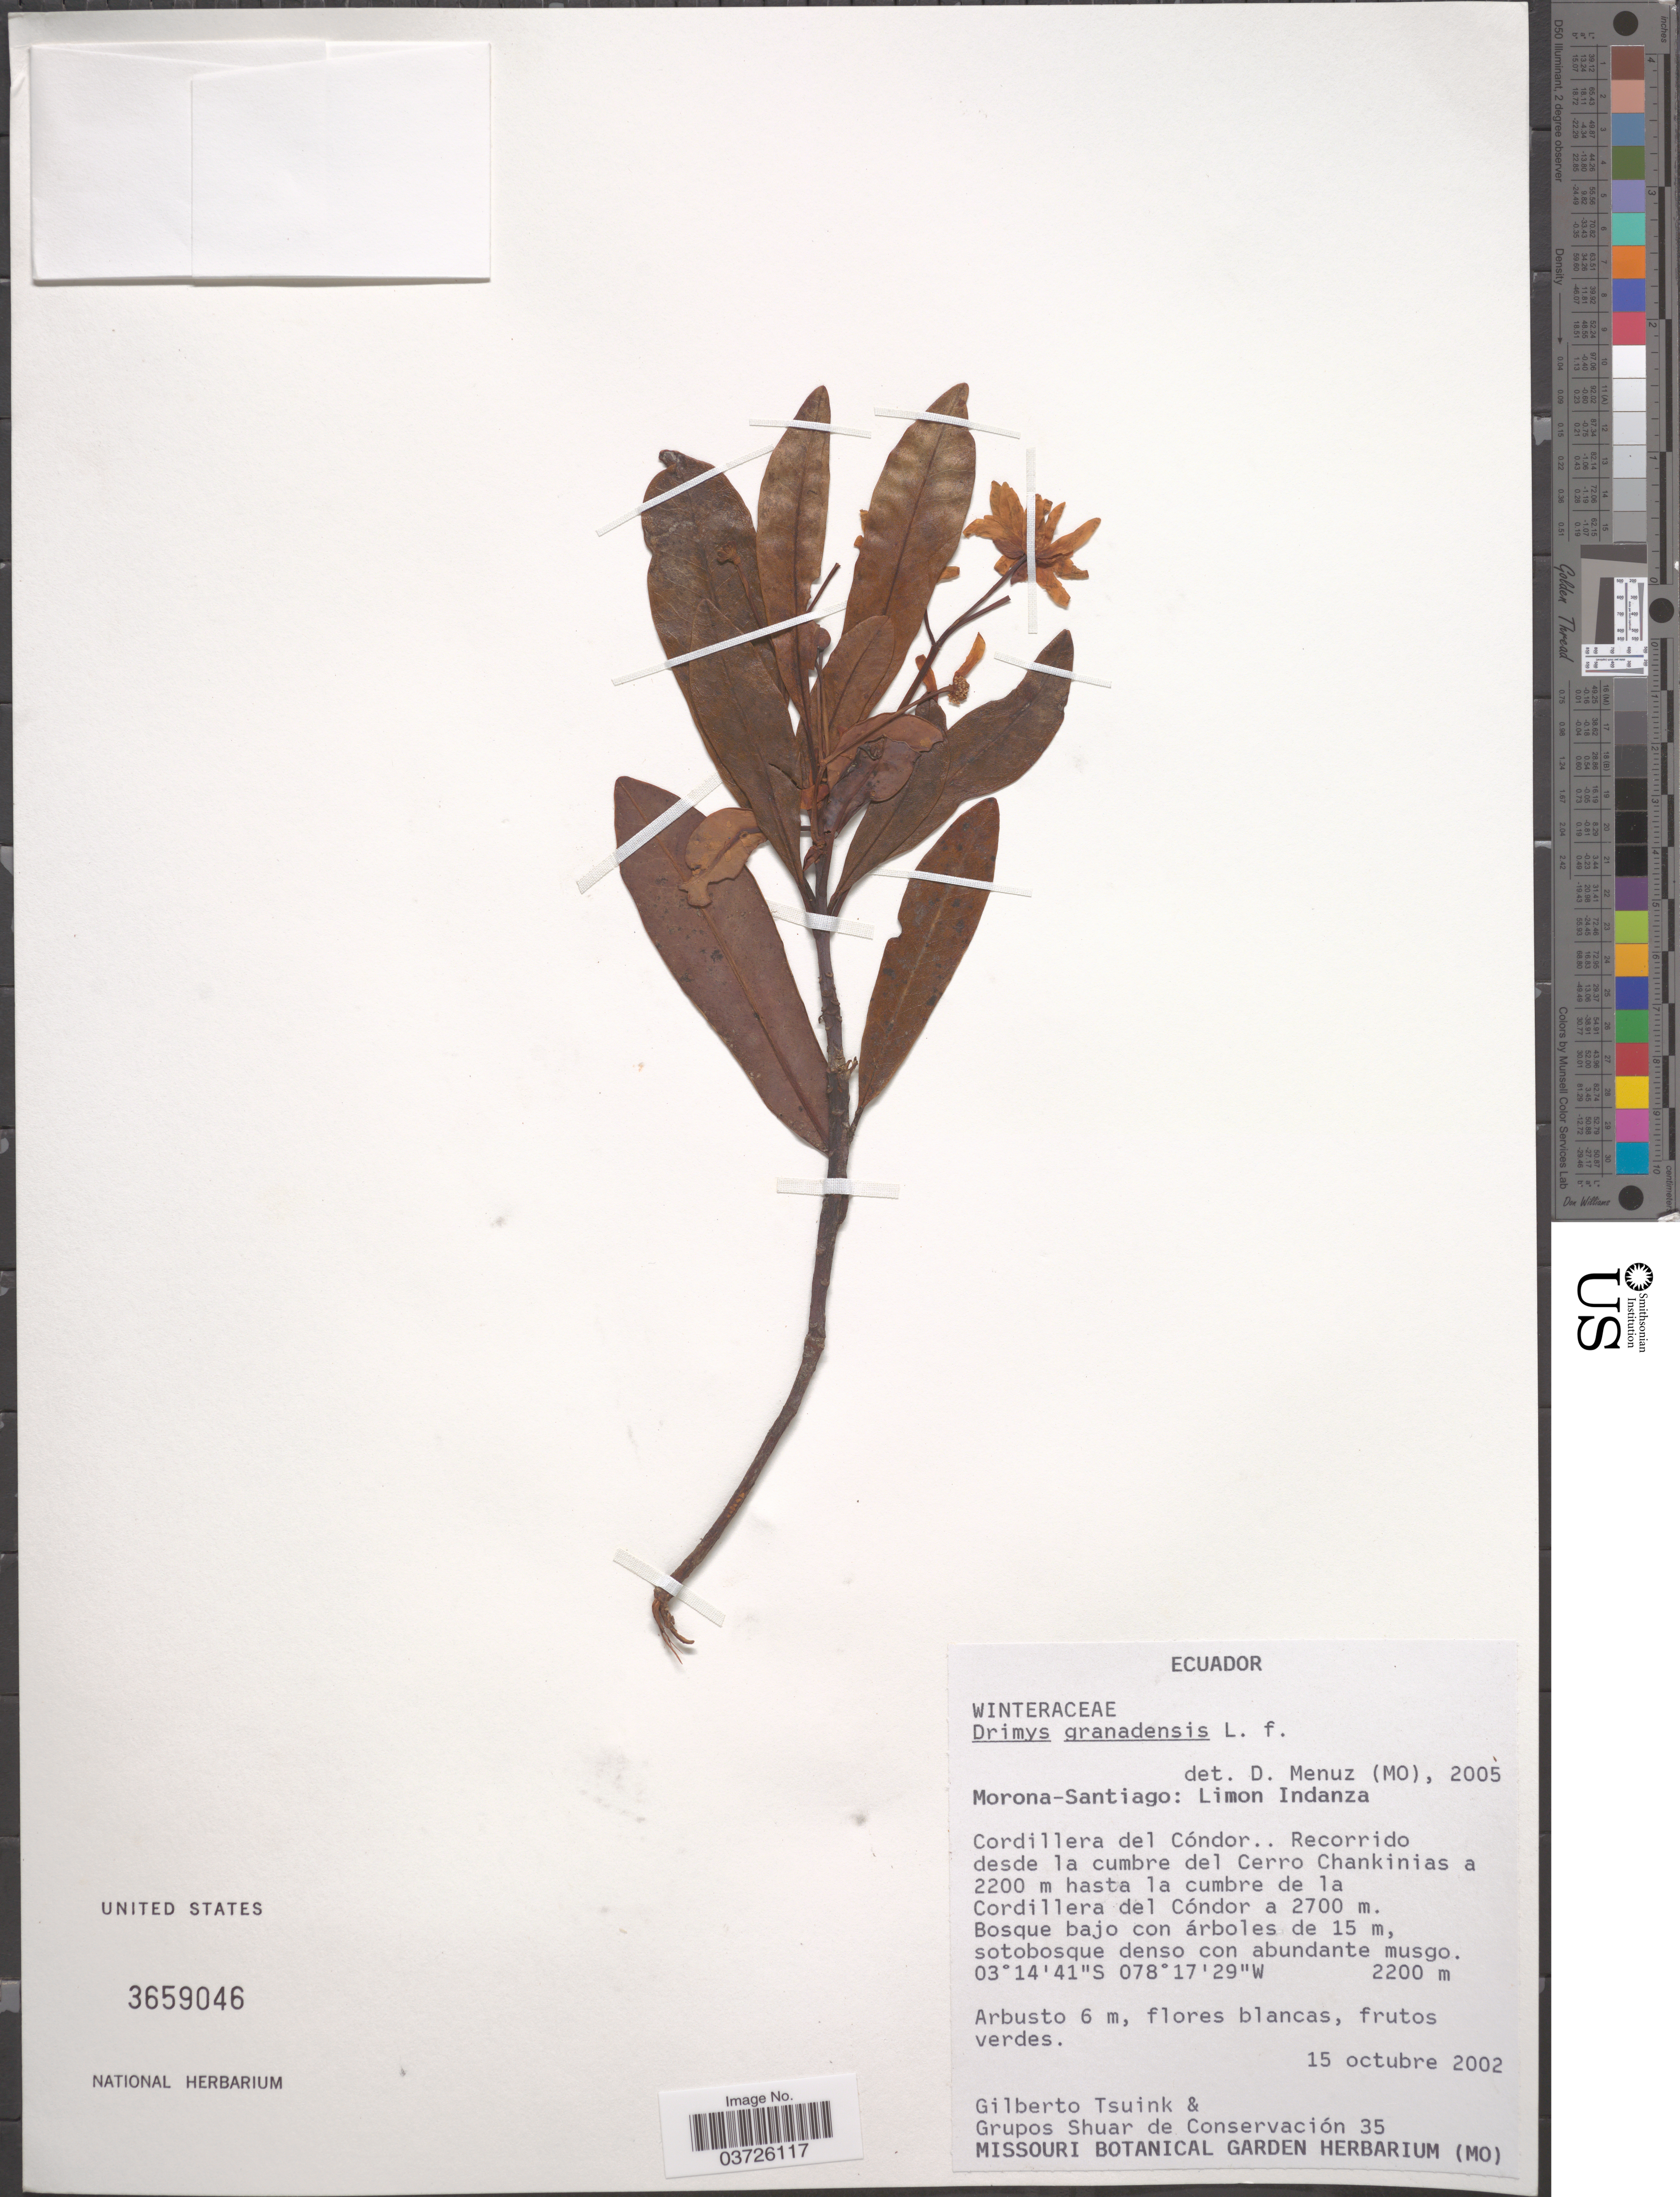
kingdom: Plantae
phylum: Tracheophyta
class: Magnoliopsida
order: Canellales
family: Winteraceae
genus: Drimys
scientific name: Drimys granadensis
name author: L. f.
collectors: G. Tsuink & Grupo Shuar de conservación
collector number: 35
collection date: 2002-10-15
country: Ecuador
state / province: Morona-Santiago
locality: Limon Indanza. Cordillera del Cóndor.. Recorrido desde la cumbre del Cerro Chankinias hasta la cumbre de la Cordillera del Cóndor.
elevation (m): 2200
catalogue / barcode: US 3659046